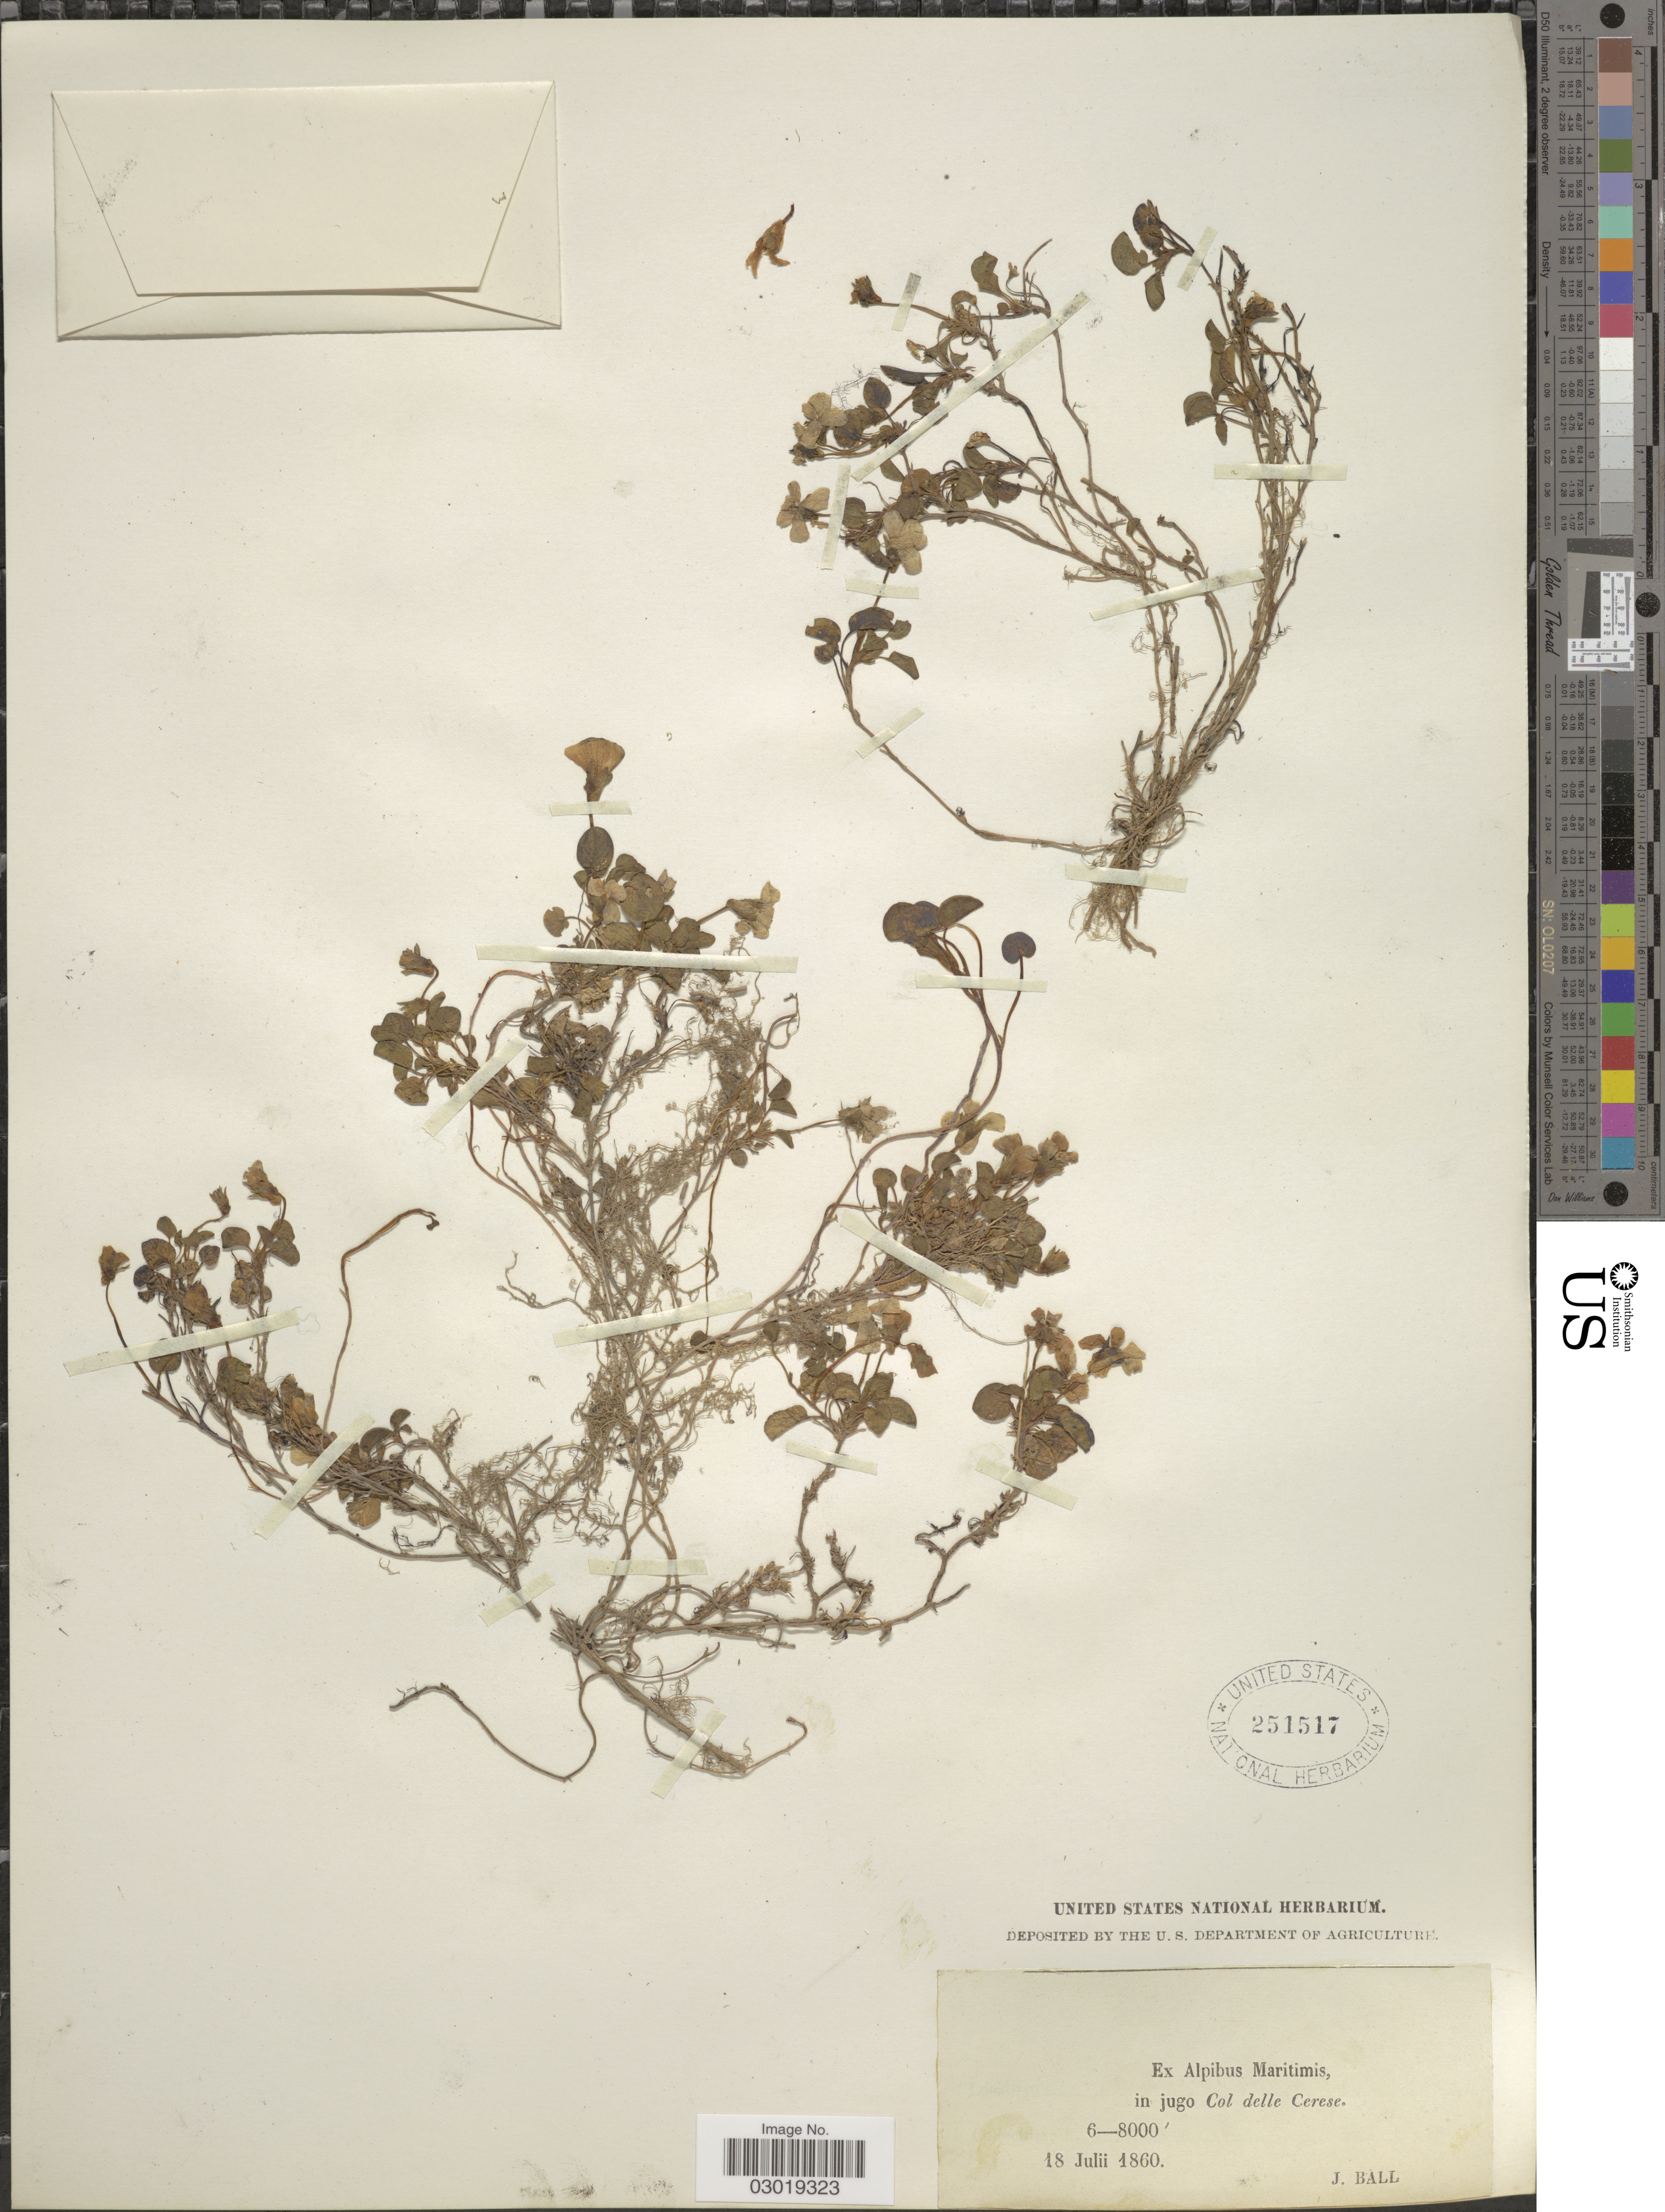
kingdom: Plantae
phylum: Tracheophyta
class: Magnoliopsida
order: Malpighiales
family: Violaceae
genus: Viola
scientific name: Viola sp.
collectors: J. Ball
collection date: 1860-07-18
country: Italy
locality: Ex Alpibus Maritimis, in jugo Col delle Cerese.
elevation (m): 1829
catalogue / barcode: US 251517